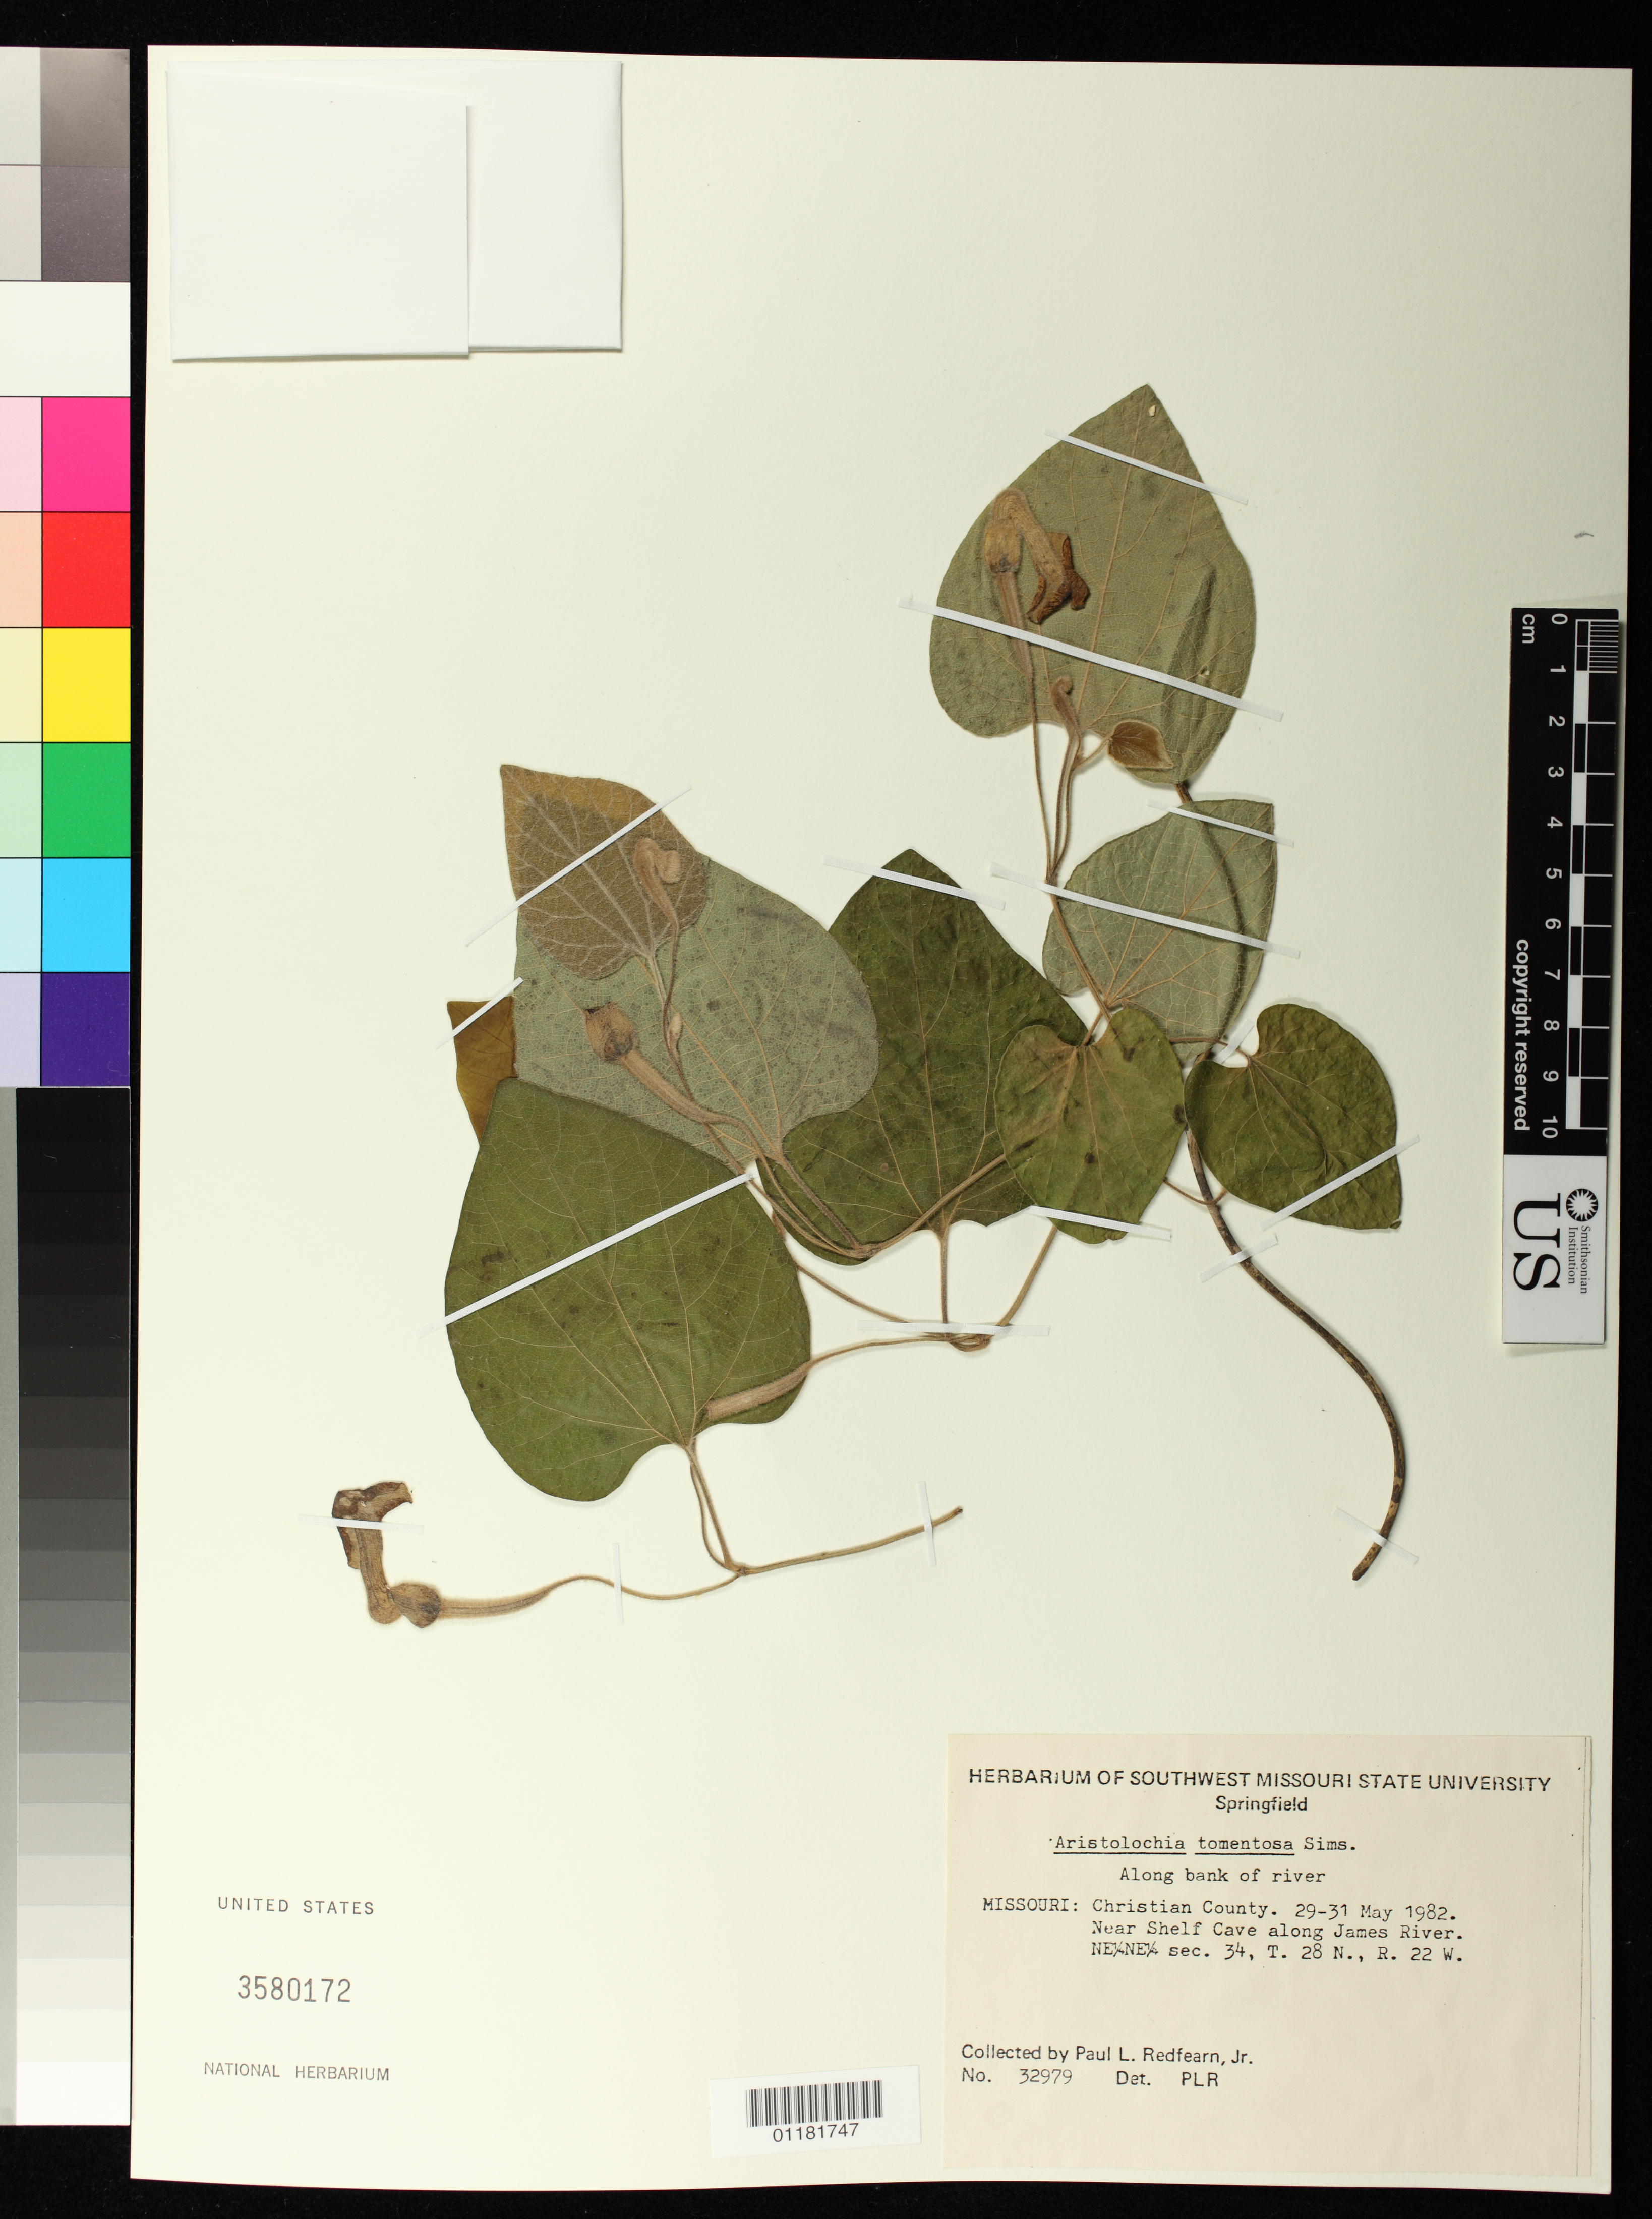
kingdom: Plantae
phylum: Tracheophyta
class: Magnoliopsida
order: Piperales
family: Aristolochiaceae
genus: Aristolochia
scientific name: Aristolochia tomentosa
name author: Sims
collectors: P. L. Redfearn Jr.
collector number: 32979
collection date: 1982-05-29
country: United States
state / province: Missouri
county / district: Christian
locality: Shelf Cave along James River, Christian County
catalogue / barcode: US 3580172